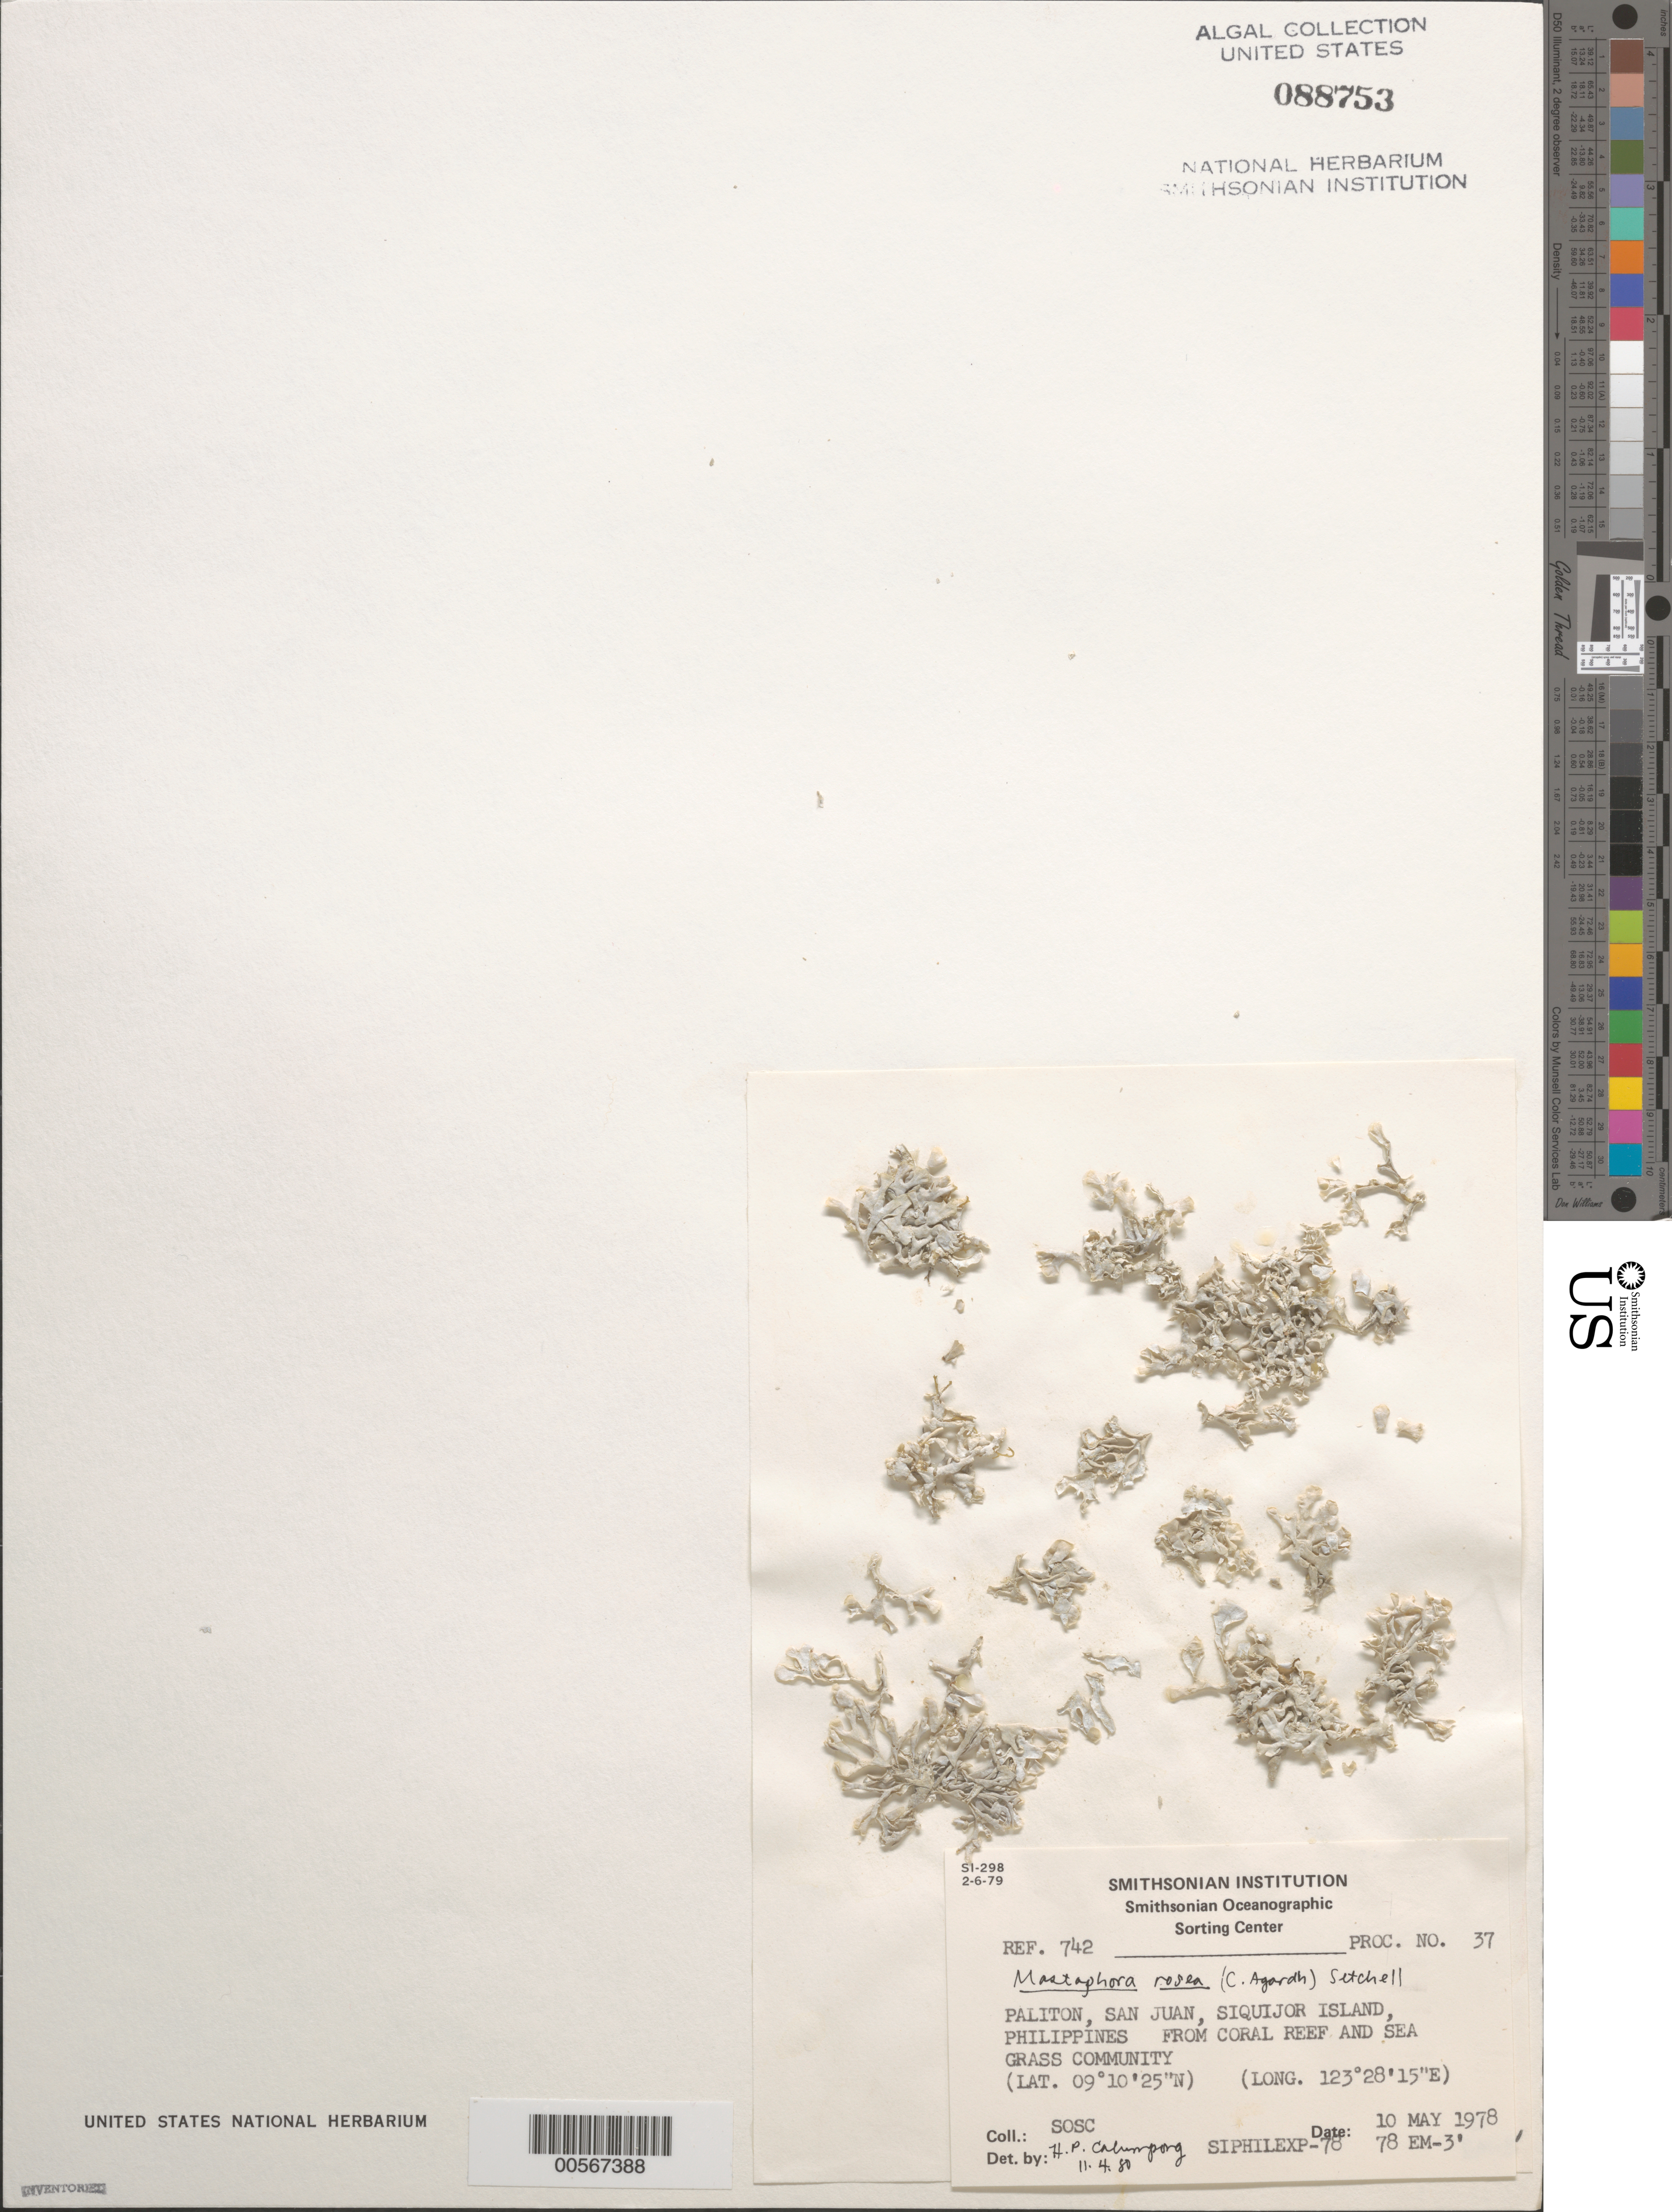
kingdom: Plantae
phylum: Rhodophyta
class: Florideophyceae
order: Corallinales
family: Mastophoraceae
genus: Mastophora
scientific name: Mastophora rosea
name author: (C. Agardh) Setch.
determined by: Calumpong, H. P.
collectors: SOSC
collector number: Station 78 Em-3'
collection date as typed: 10 May 1978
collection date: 1978-05-10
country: Philippines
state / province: Central Visayas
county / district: Siquijor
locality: Visayan. Siquijor island, san juan, paliton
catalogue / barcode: US 88753